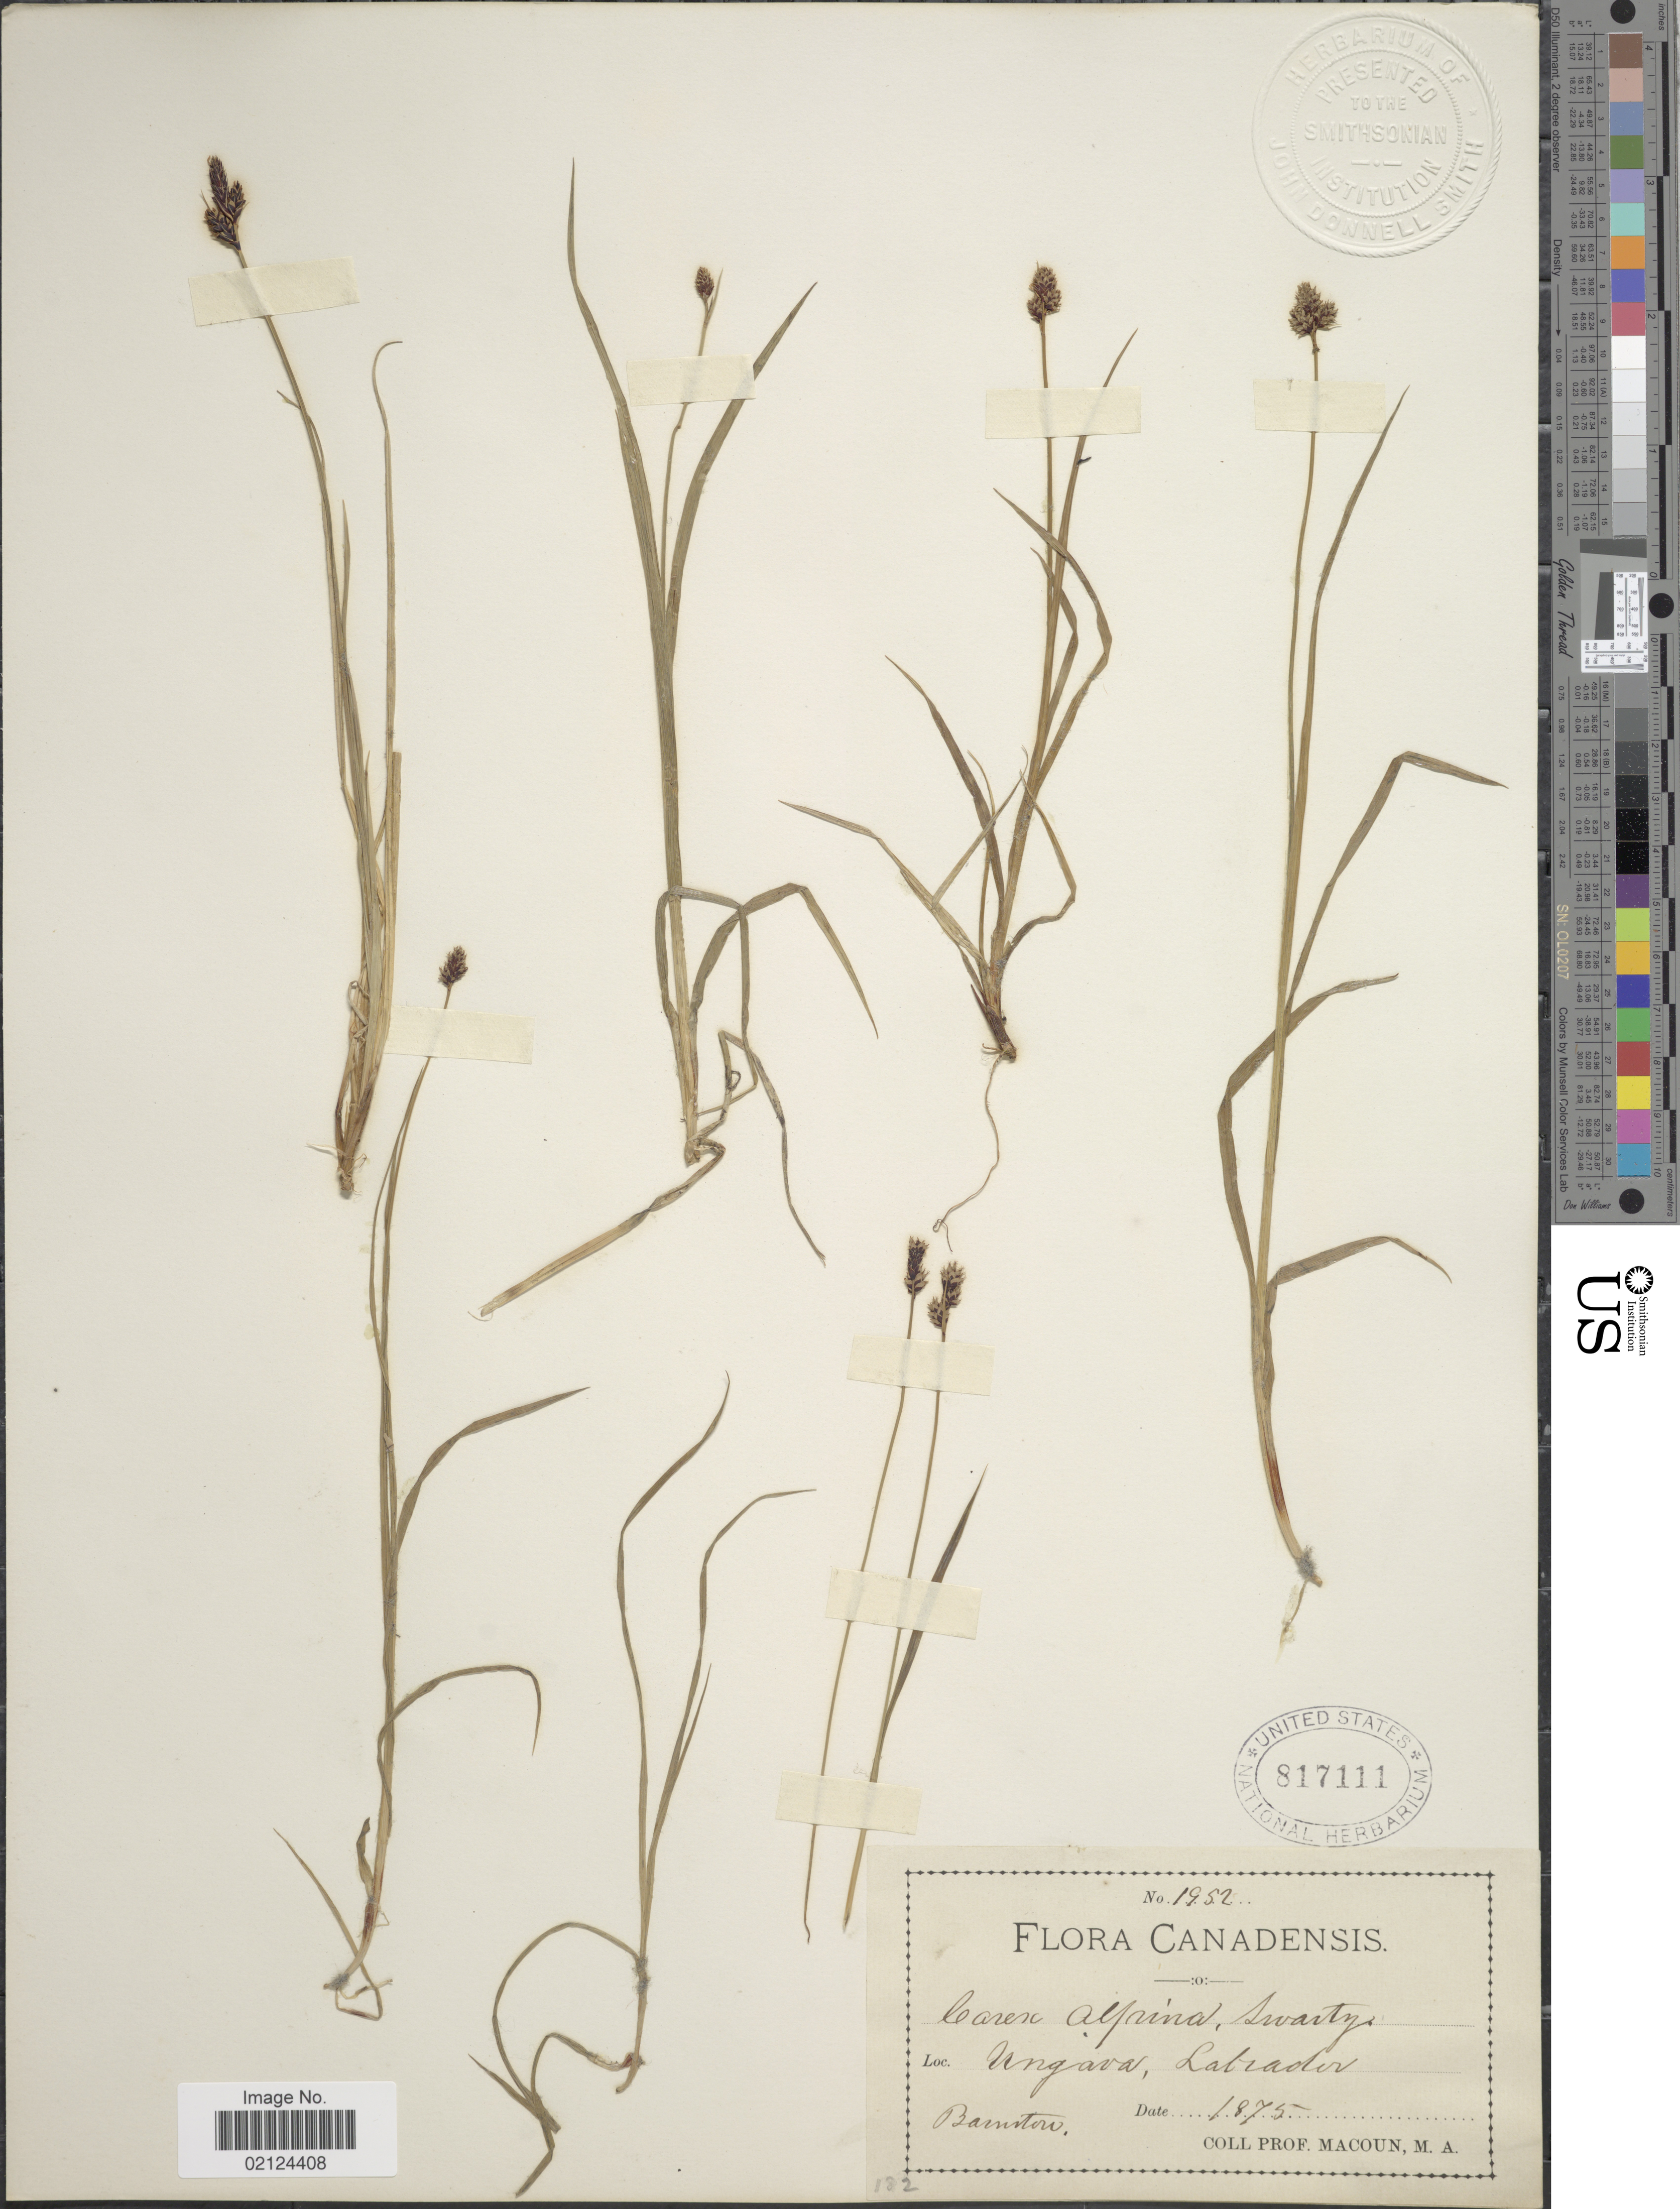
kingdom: Plantae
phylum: Tracheophyta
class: Liliopsida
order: Poales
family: Cyperaceae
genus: Carex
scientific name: Carex media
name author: R. Br.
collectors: M. Macoun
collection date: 1875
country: Canada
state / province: Newfoundland and Labrador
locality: Ungava, Labrador, Barnton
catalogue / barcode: US 817111